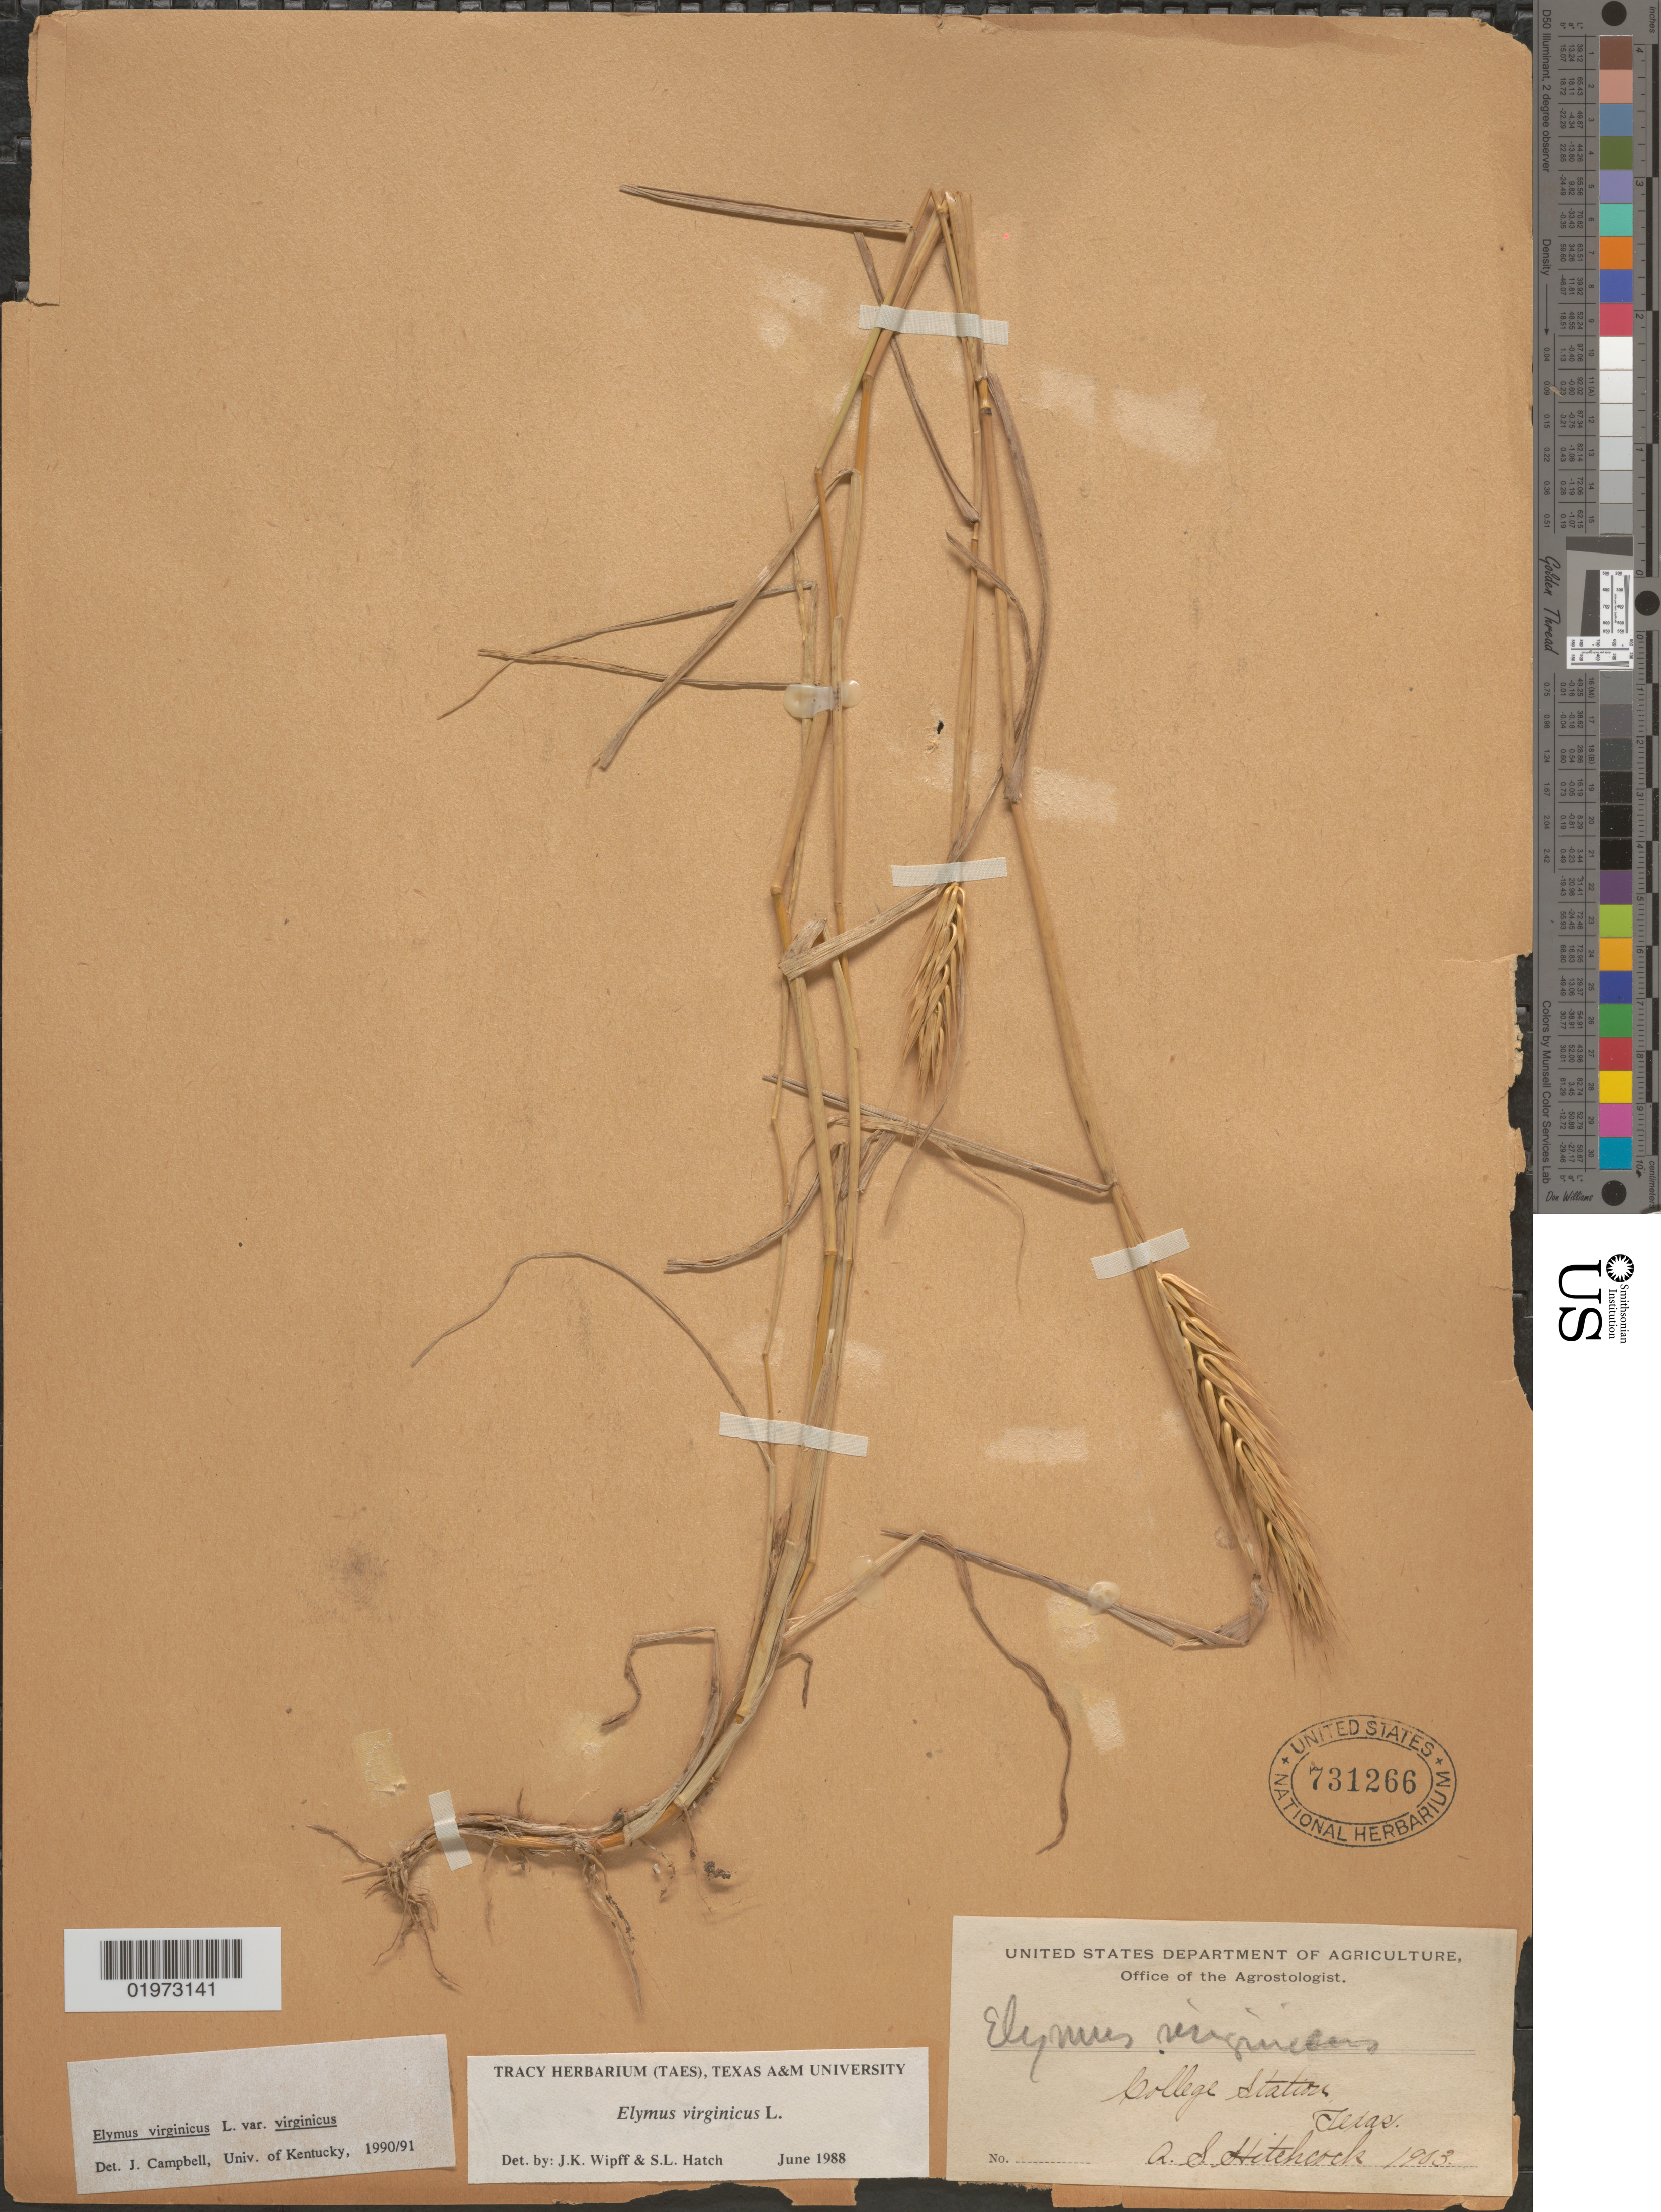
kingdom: Plantae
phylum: Tracheophyta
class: Liliopsida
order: Poales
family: Poaceae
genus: Elymus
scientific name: Elymus virginicus var. virginicus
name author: L.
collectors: A. S. Hitchcock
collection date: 1903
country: United States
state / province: Texas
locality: College Station.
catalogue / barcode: US 731266